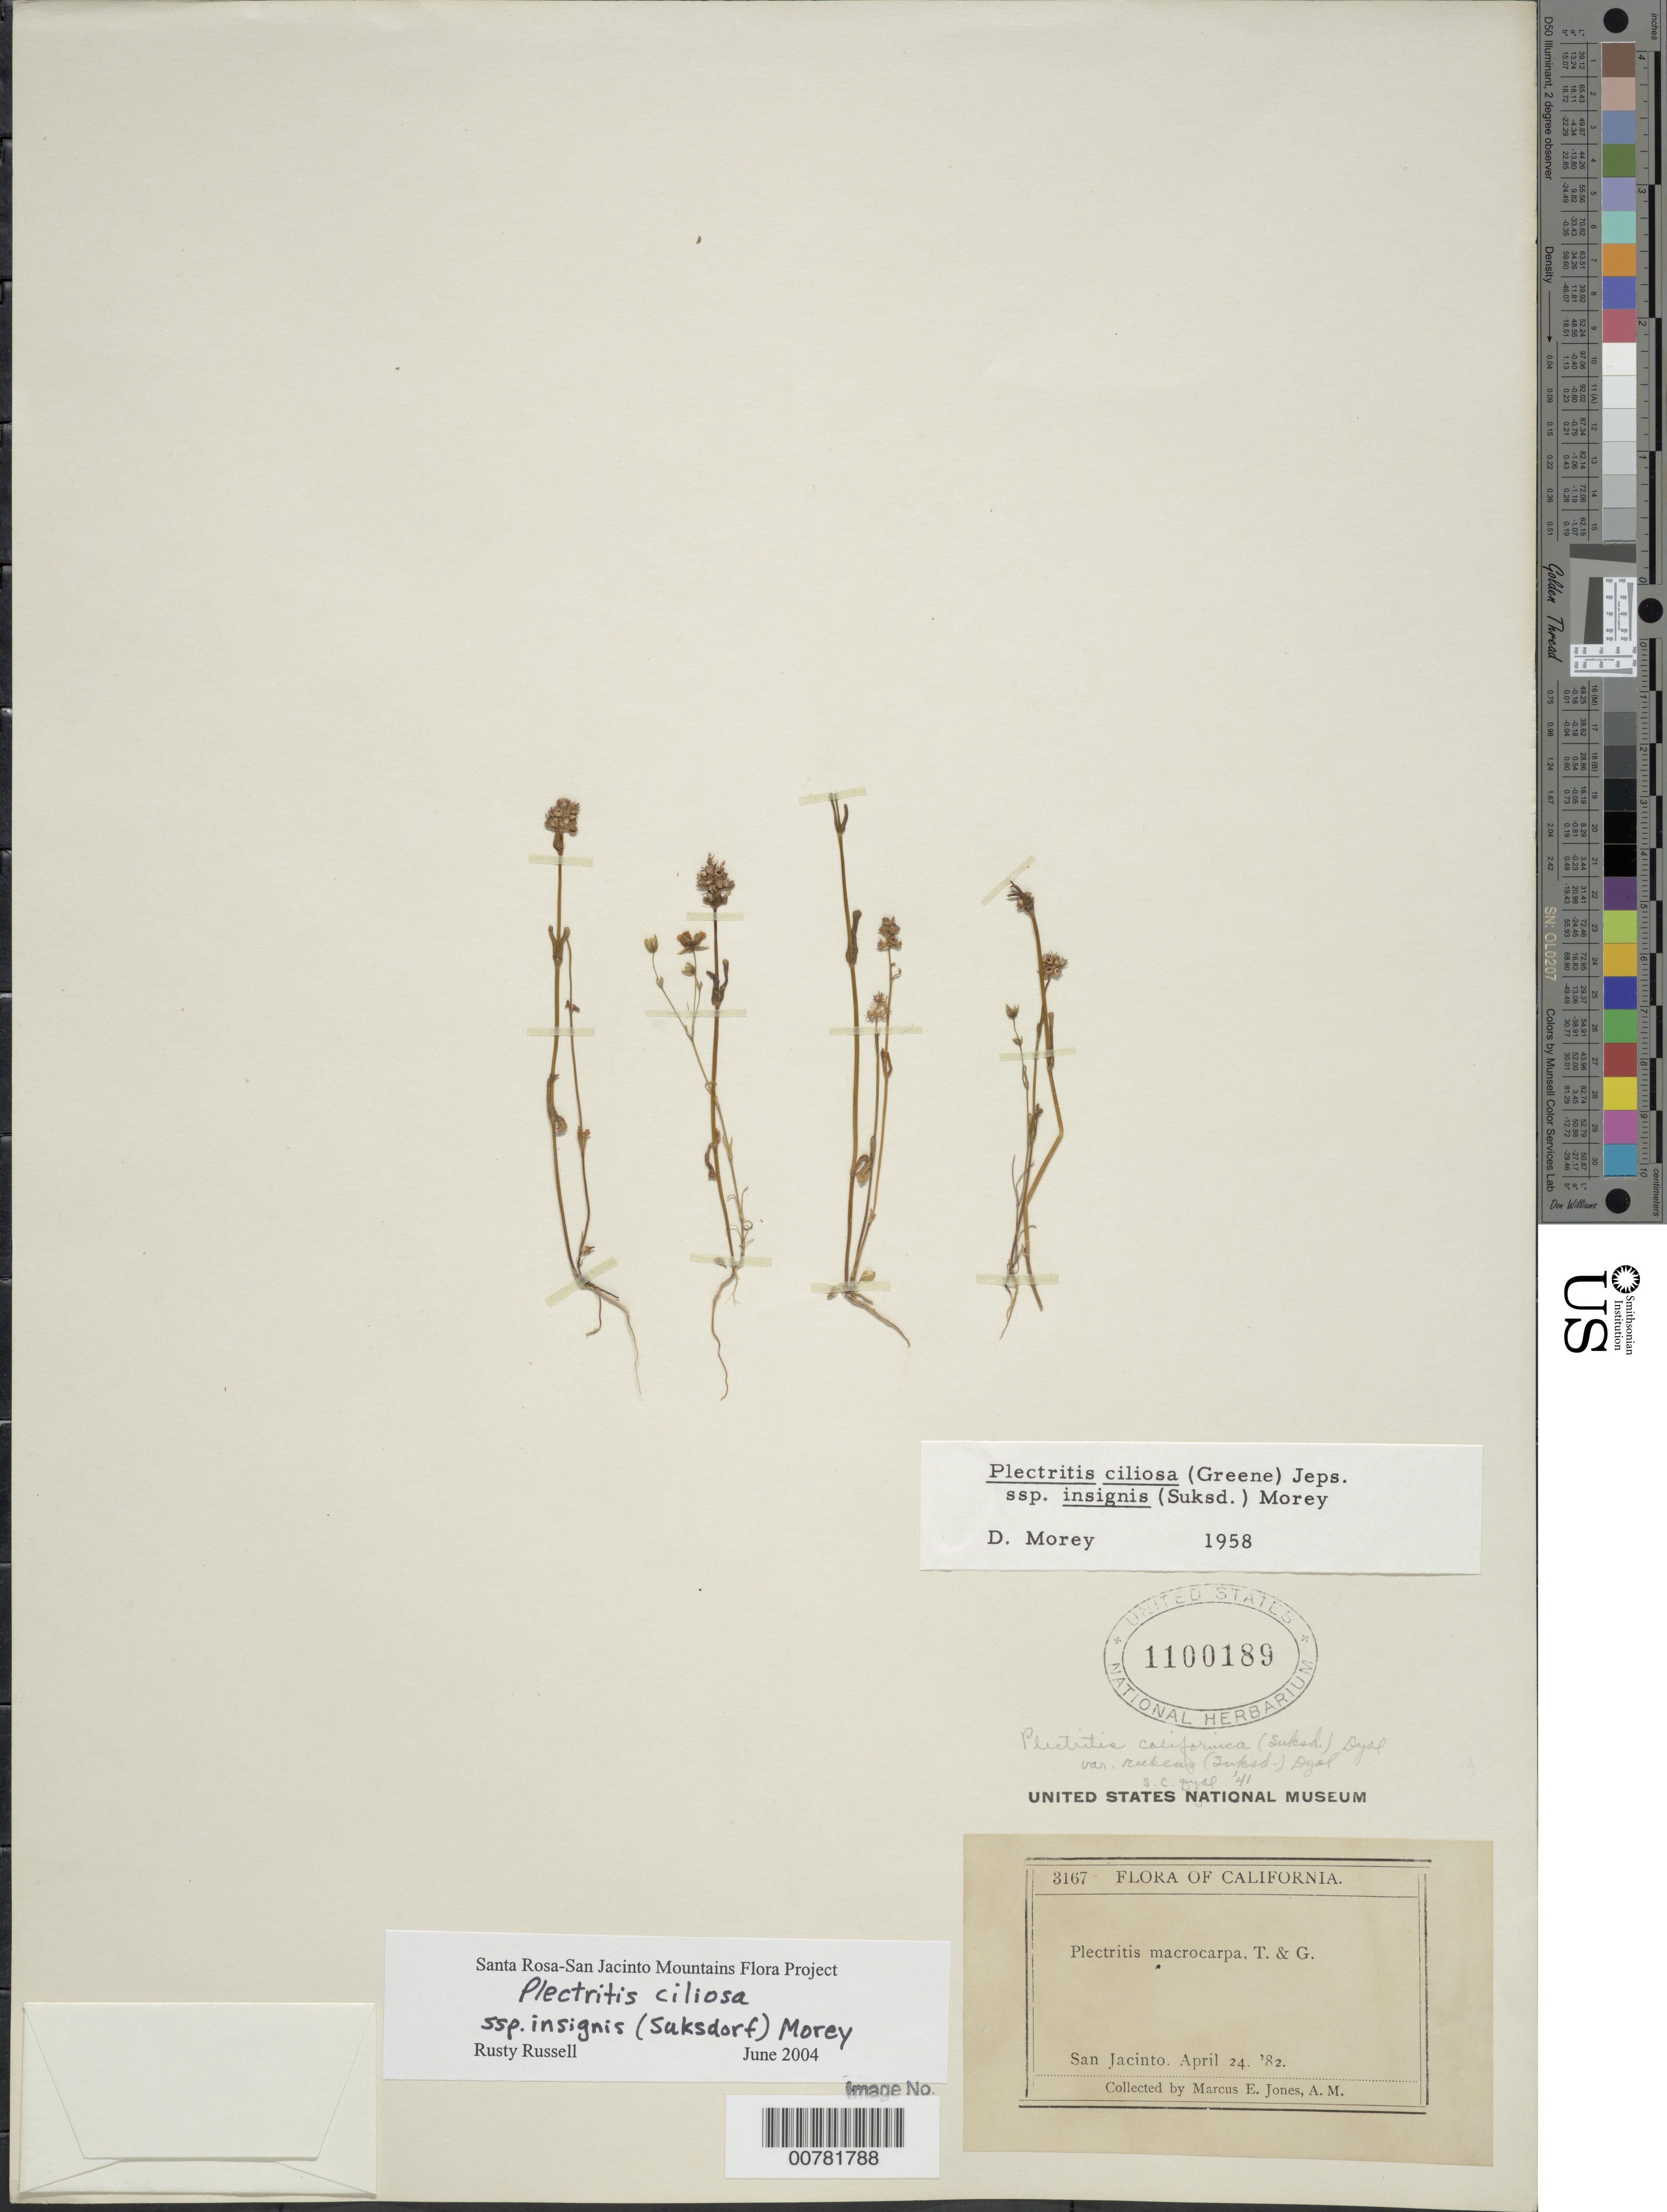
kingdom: Plantae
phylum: Tracheophyta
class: Magnoliopsida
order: Dipsacales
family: Caprifoliaceae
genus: Plectritis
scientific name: Plectritis ciliosa subsp. insignis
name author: (Suksd.) Morey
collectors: M. E. Jones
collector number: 3167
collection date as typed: Transcribed d/m/y: 24/4/82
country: United States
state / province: California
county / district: Riverside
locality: San Jacinto.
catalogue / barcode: US 1100189